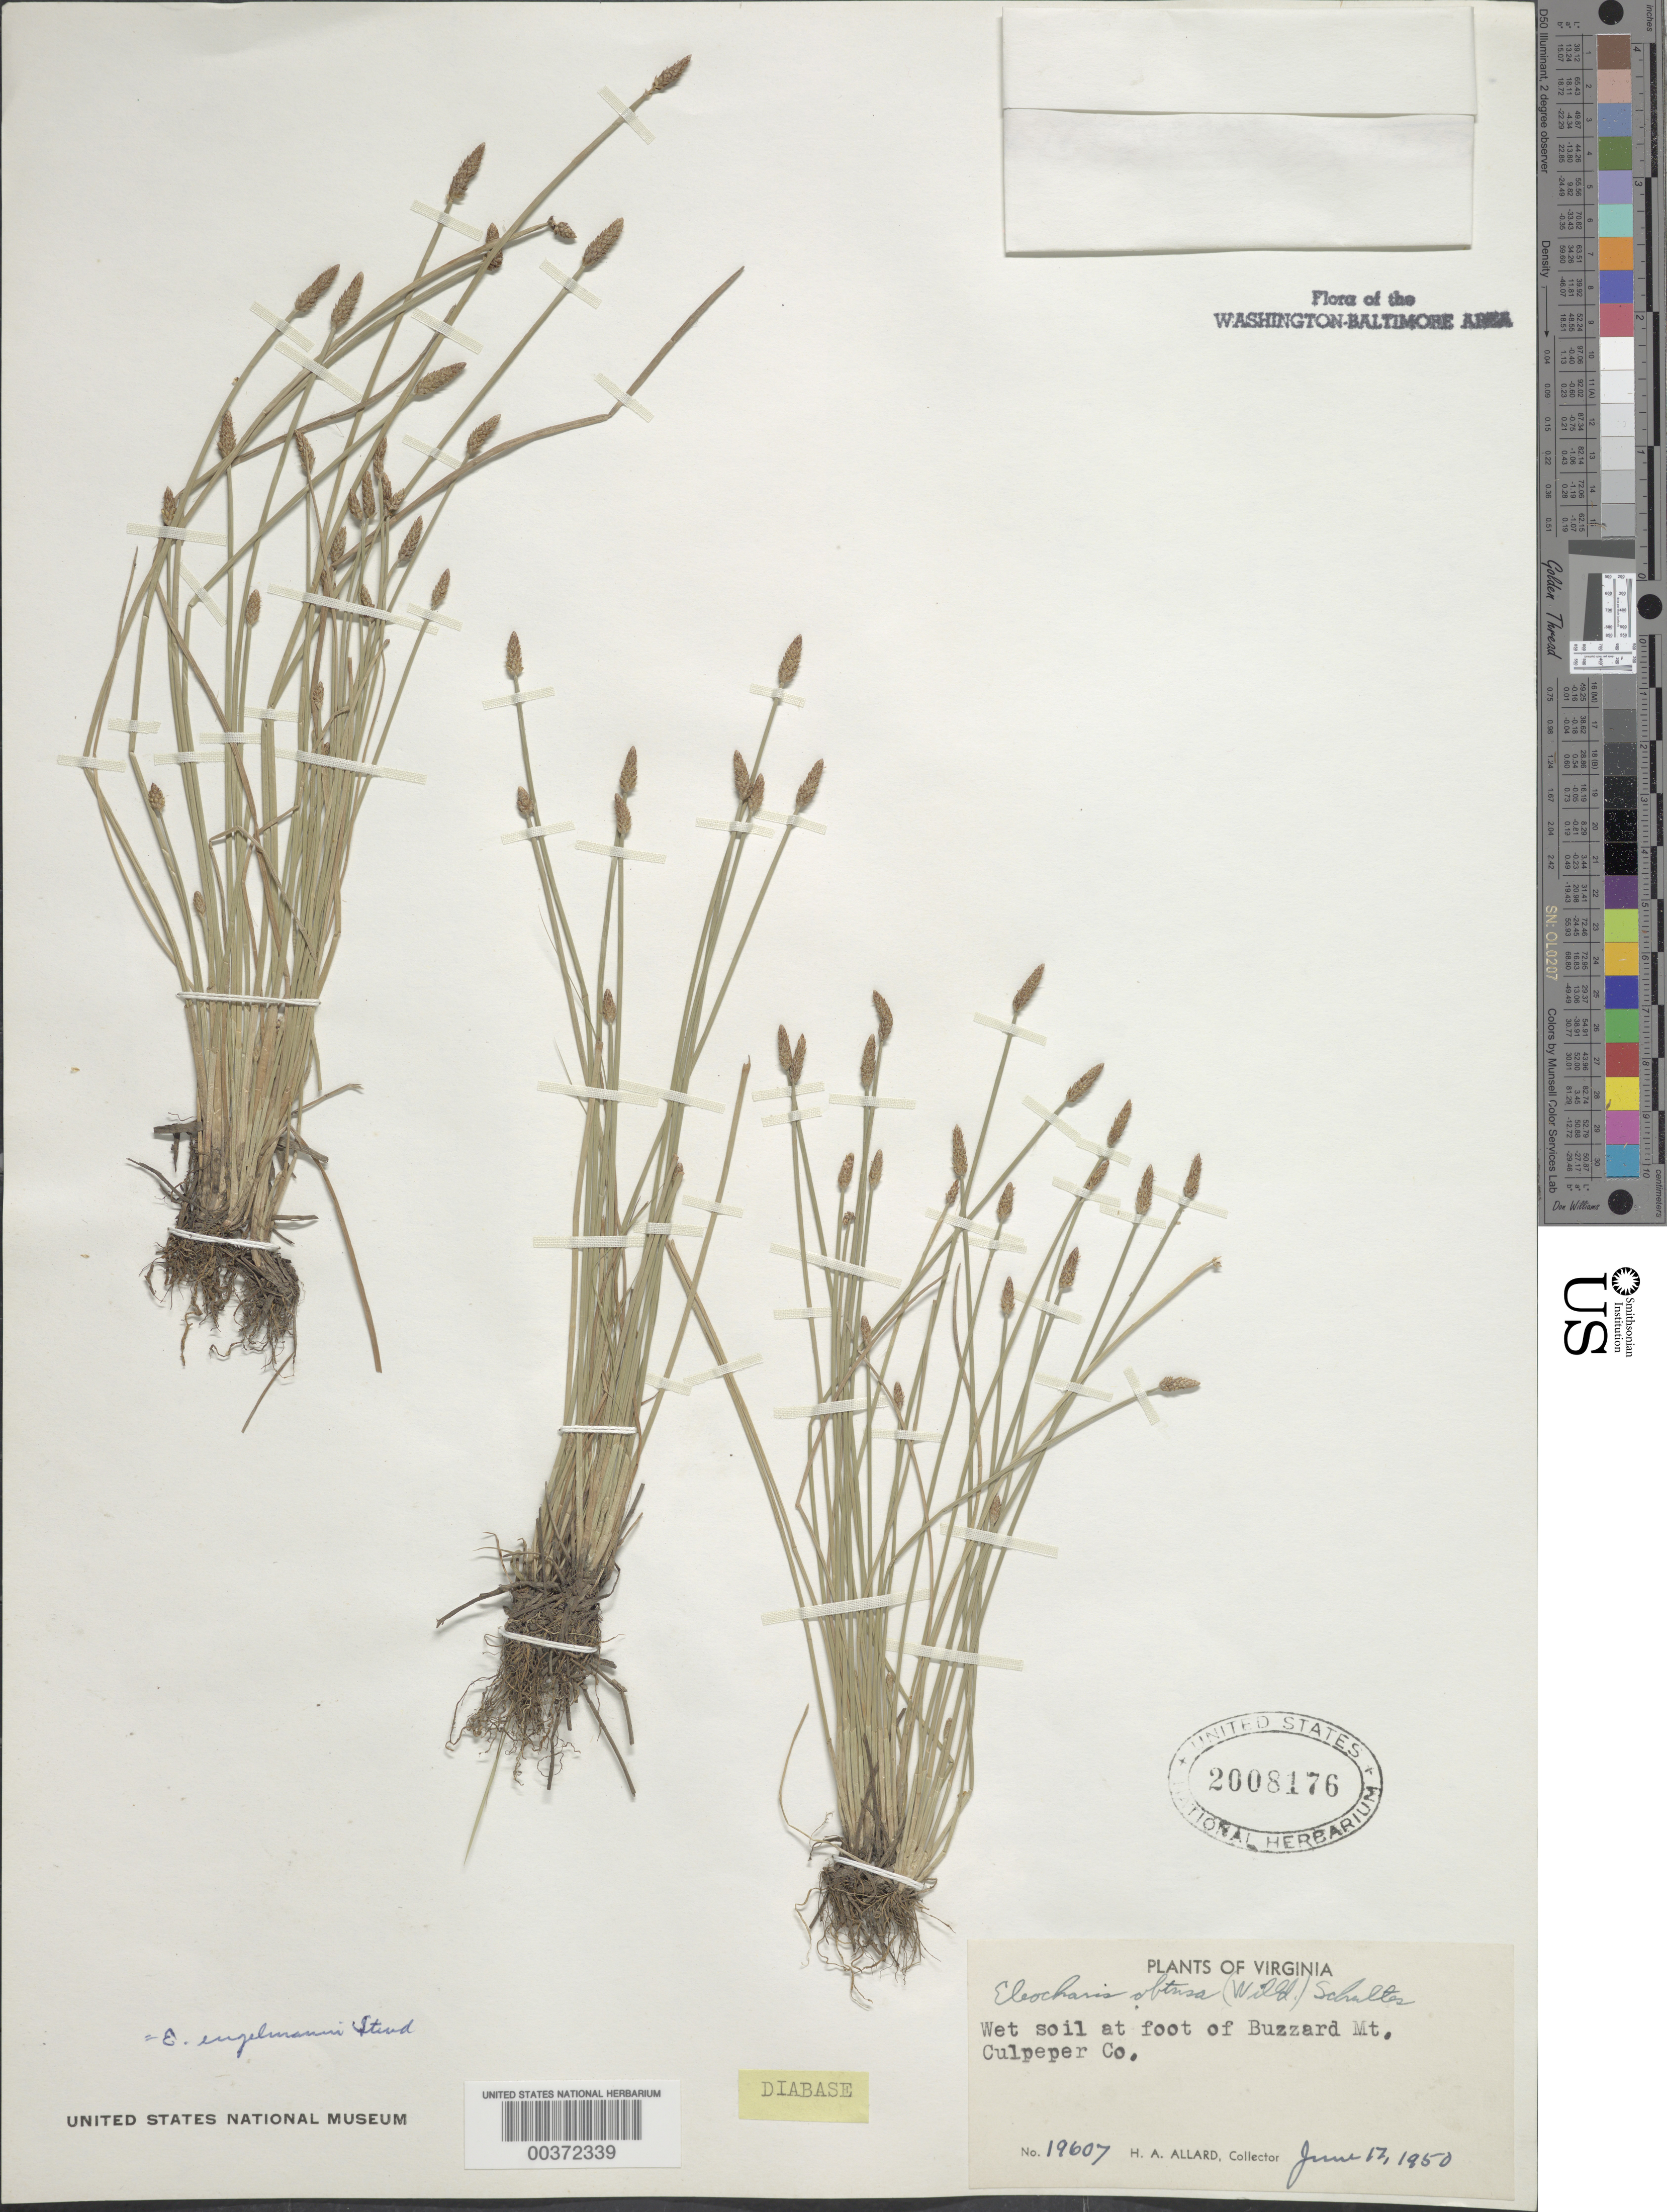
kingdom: Plantae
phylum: Tracheophyta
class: Liliopsida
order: Poales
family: Cyperaceae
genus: Eleocharis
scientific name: Eleocharis engelmannii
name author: Steud.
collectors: H. A. Allard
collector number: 19607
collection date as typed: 17 Jun 1950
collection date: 1950-06-17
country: United States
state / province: Virginia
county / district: Culpeper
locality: Buzzard Mountain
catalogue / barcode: US 2008176